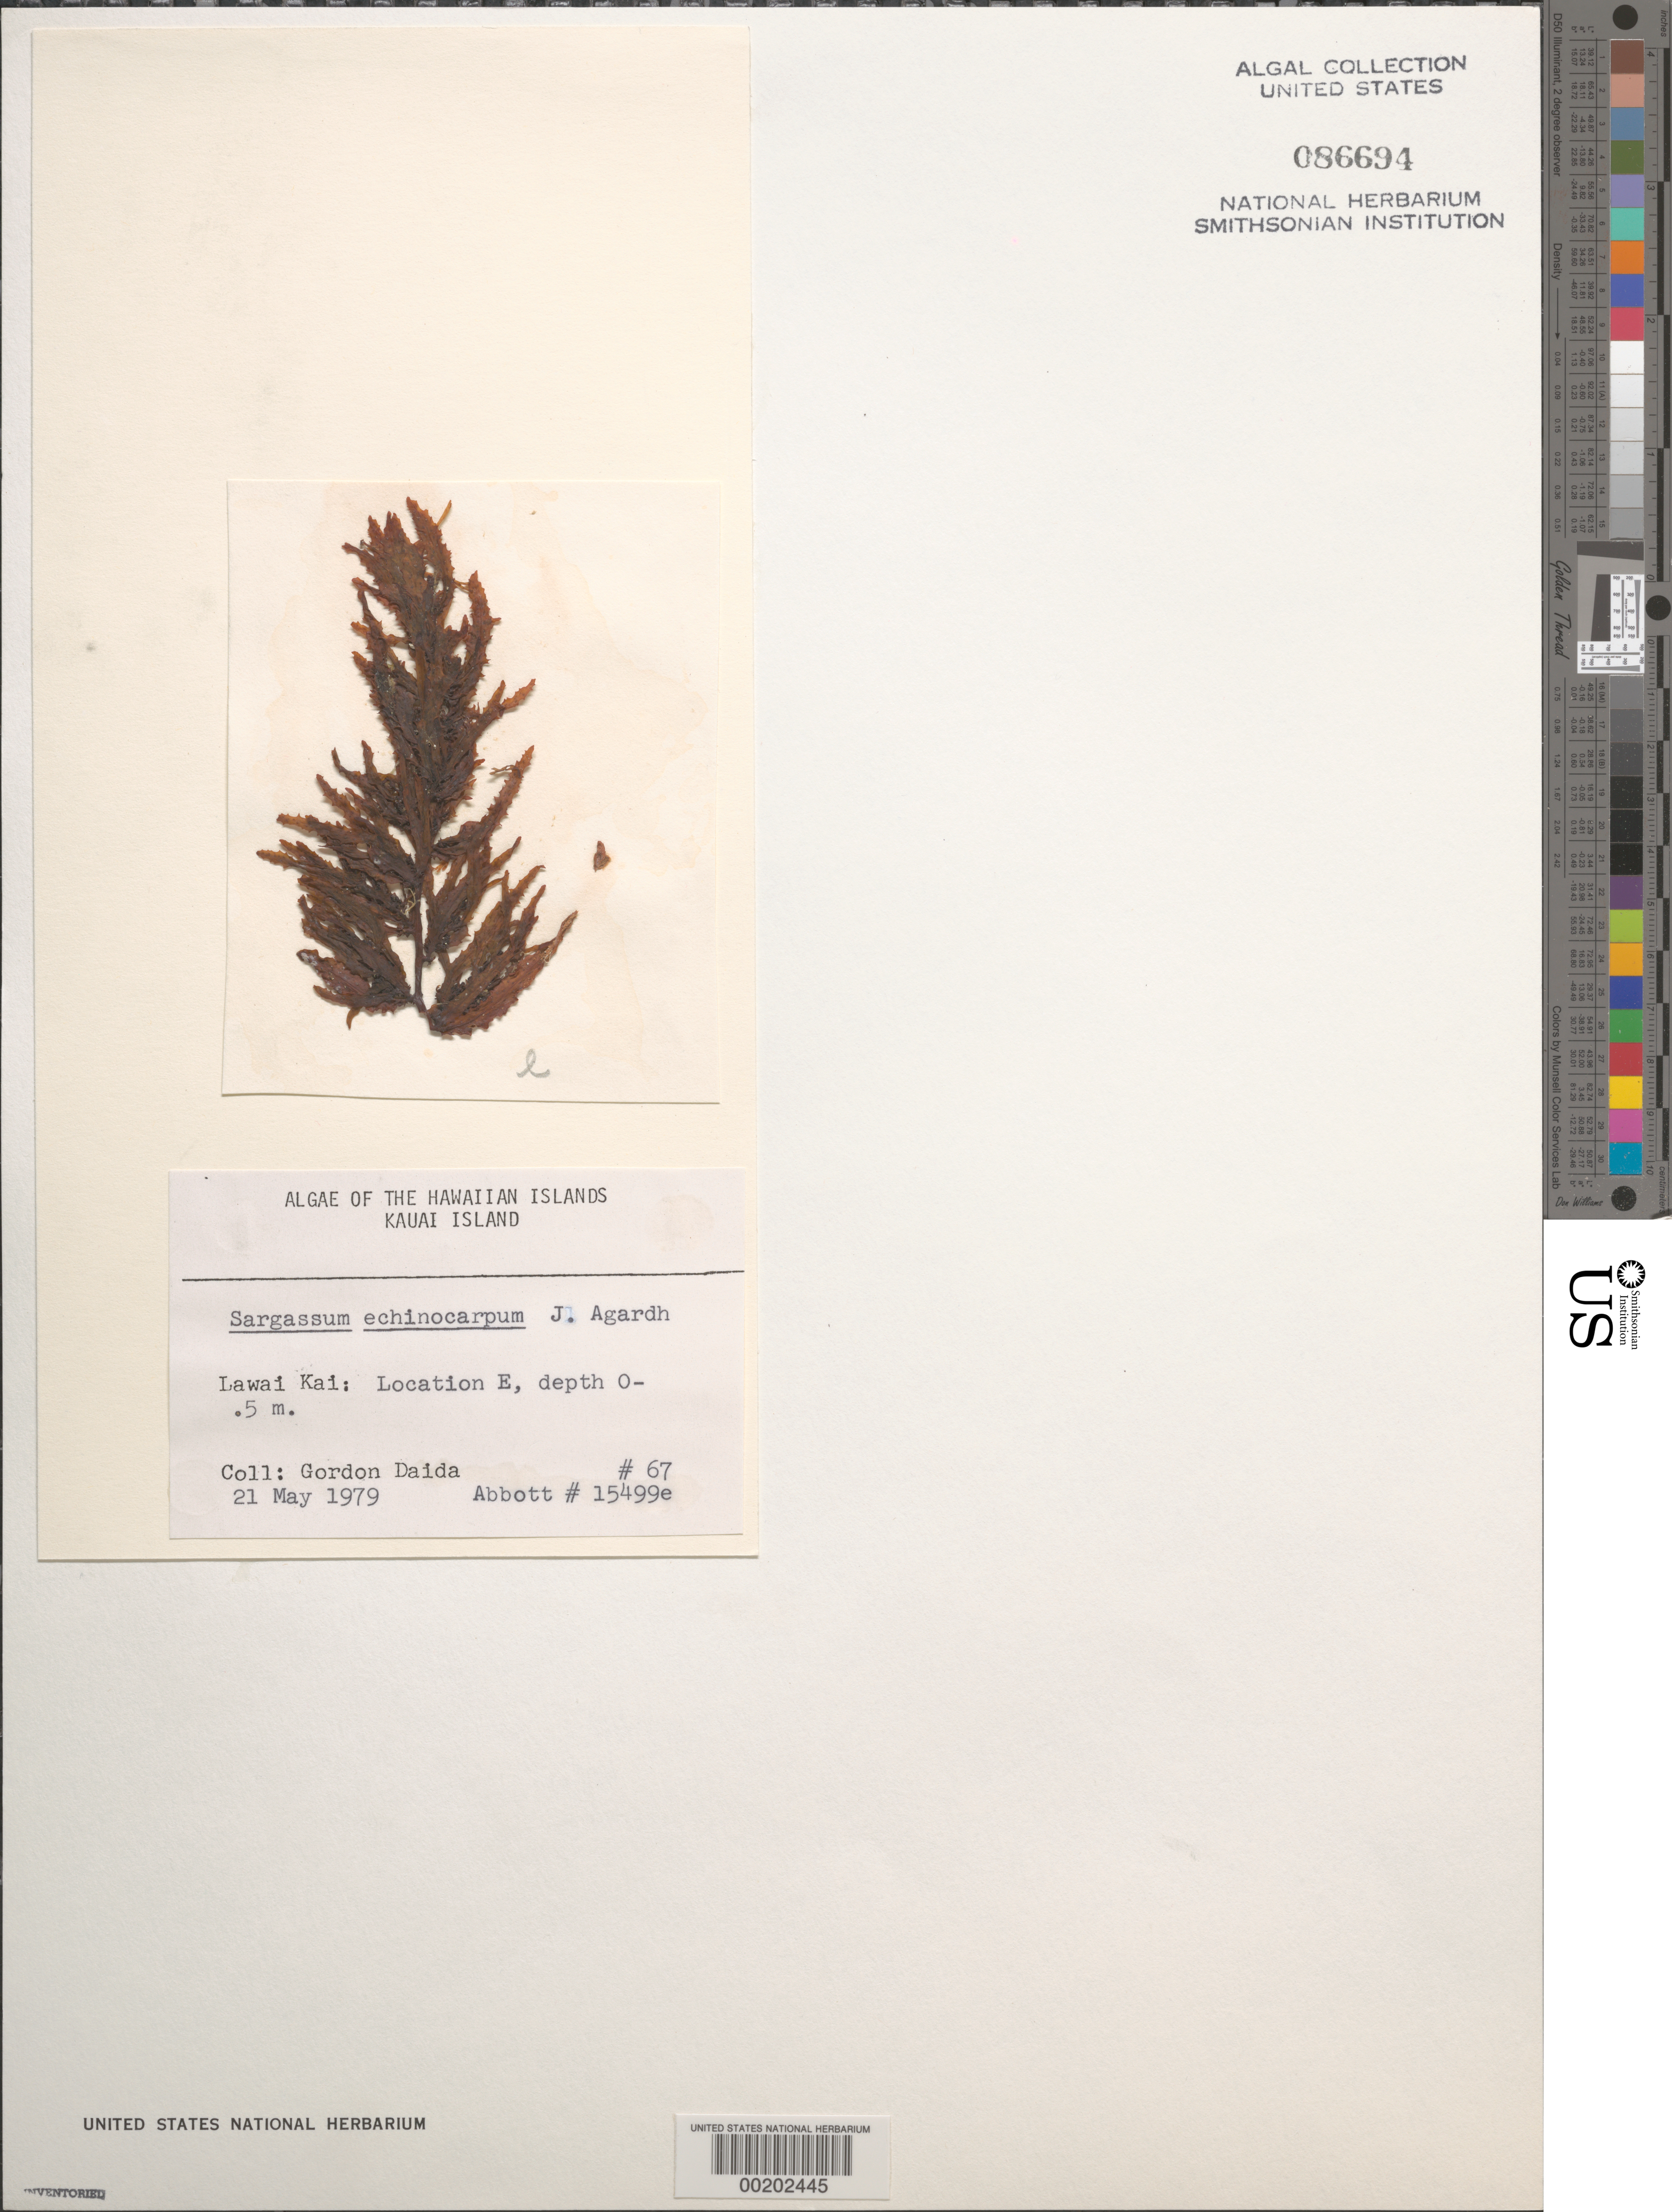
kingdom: Chromista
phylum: Ochrophyta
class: Phaeophyceae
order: Fucales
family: Sargassaceae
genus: Sargassum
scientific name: Sargassum aquifolium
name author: (Turner) C. Agardh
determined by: Algae name updating Project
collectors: G. Daida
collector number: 67 & IAA 15499E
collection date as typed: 21 May 1979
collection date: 1979-05-21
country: United States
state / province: Hawaii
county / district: Kauai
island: Kaua'i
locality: Lawai Kai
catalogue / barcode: US 86694